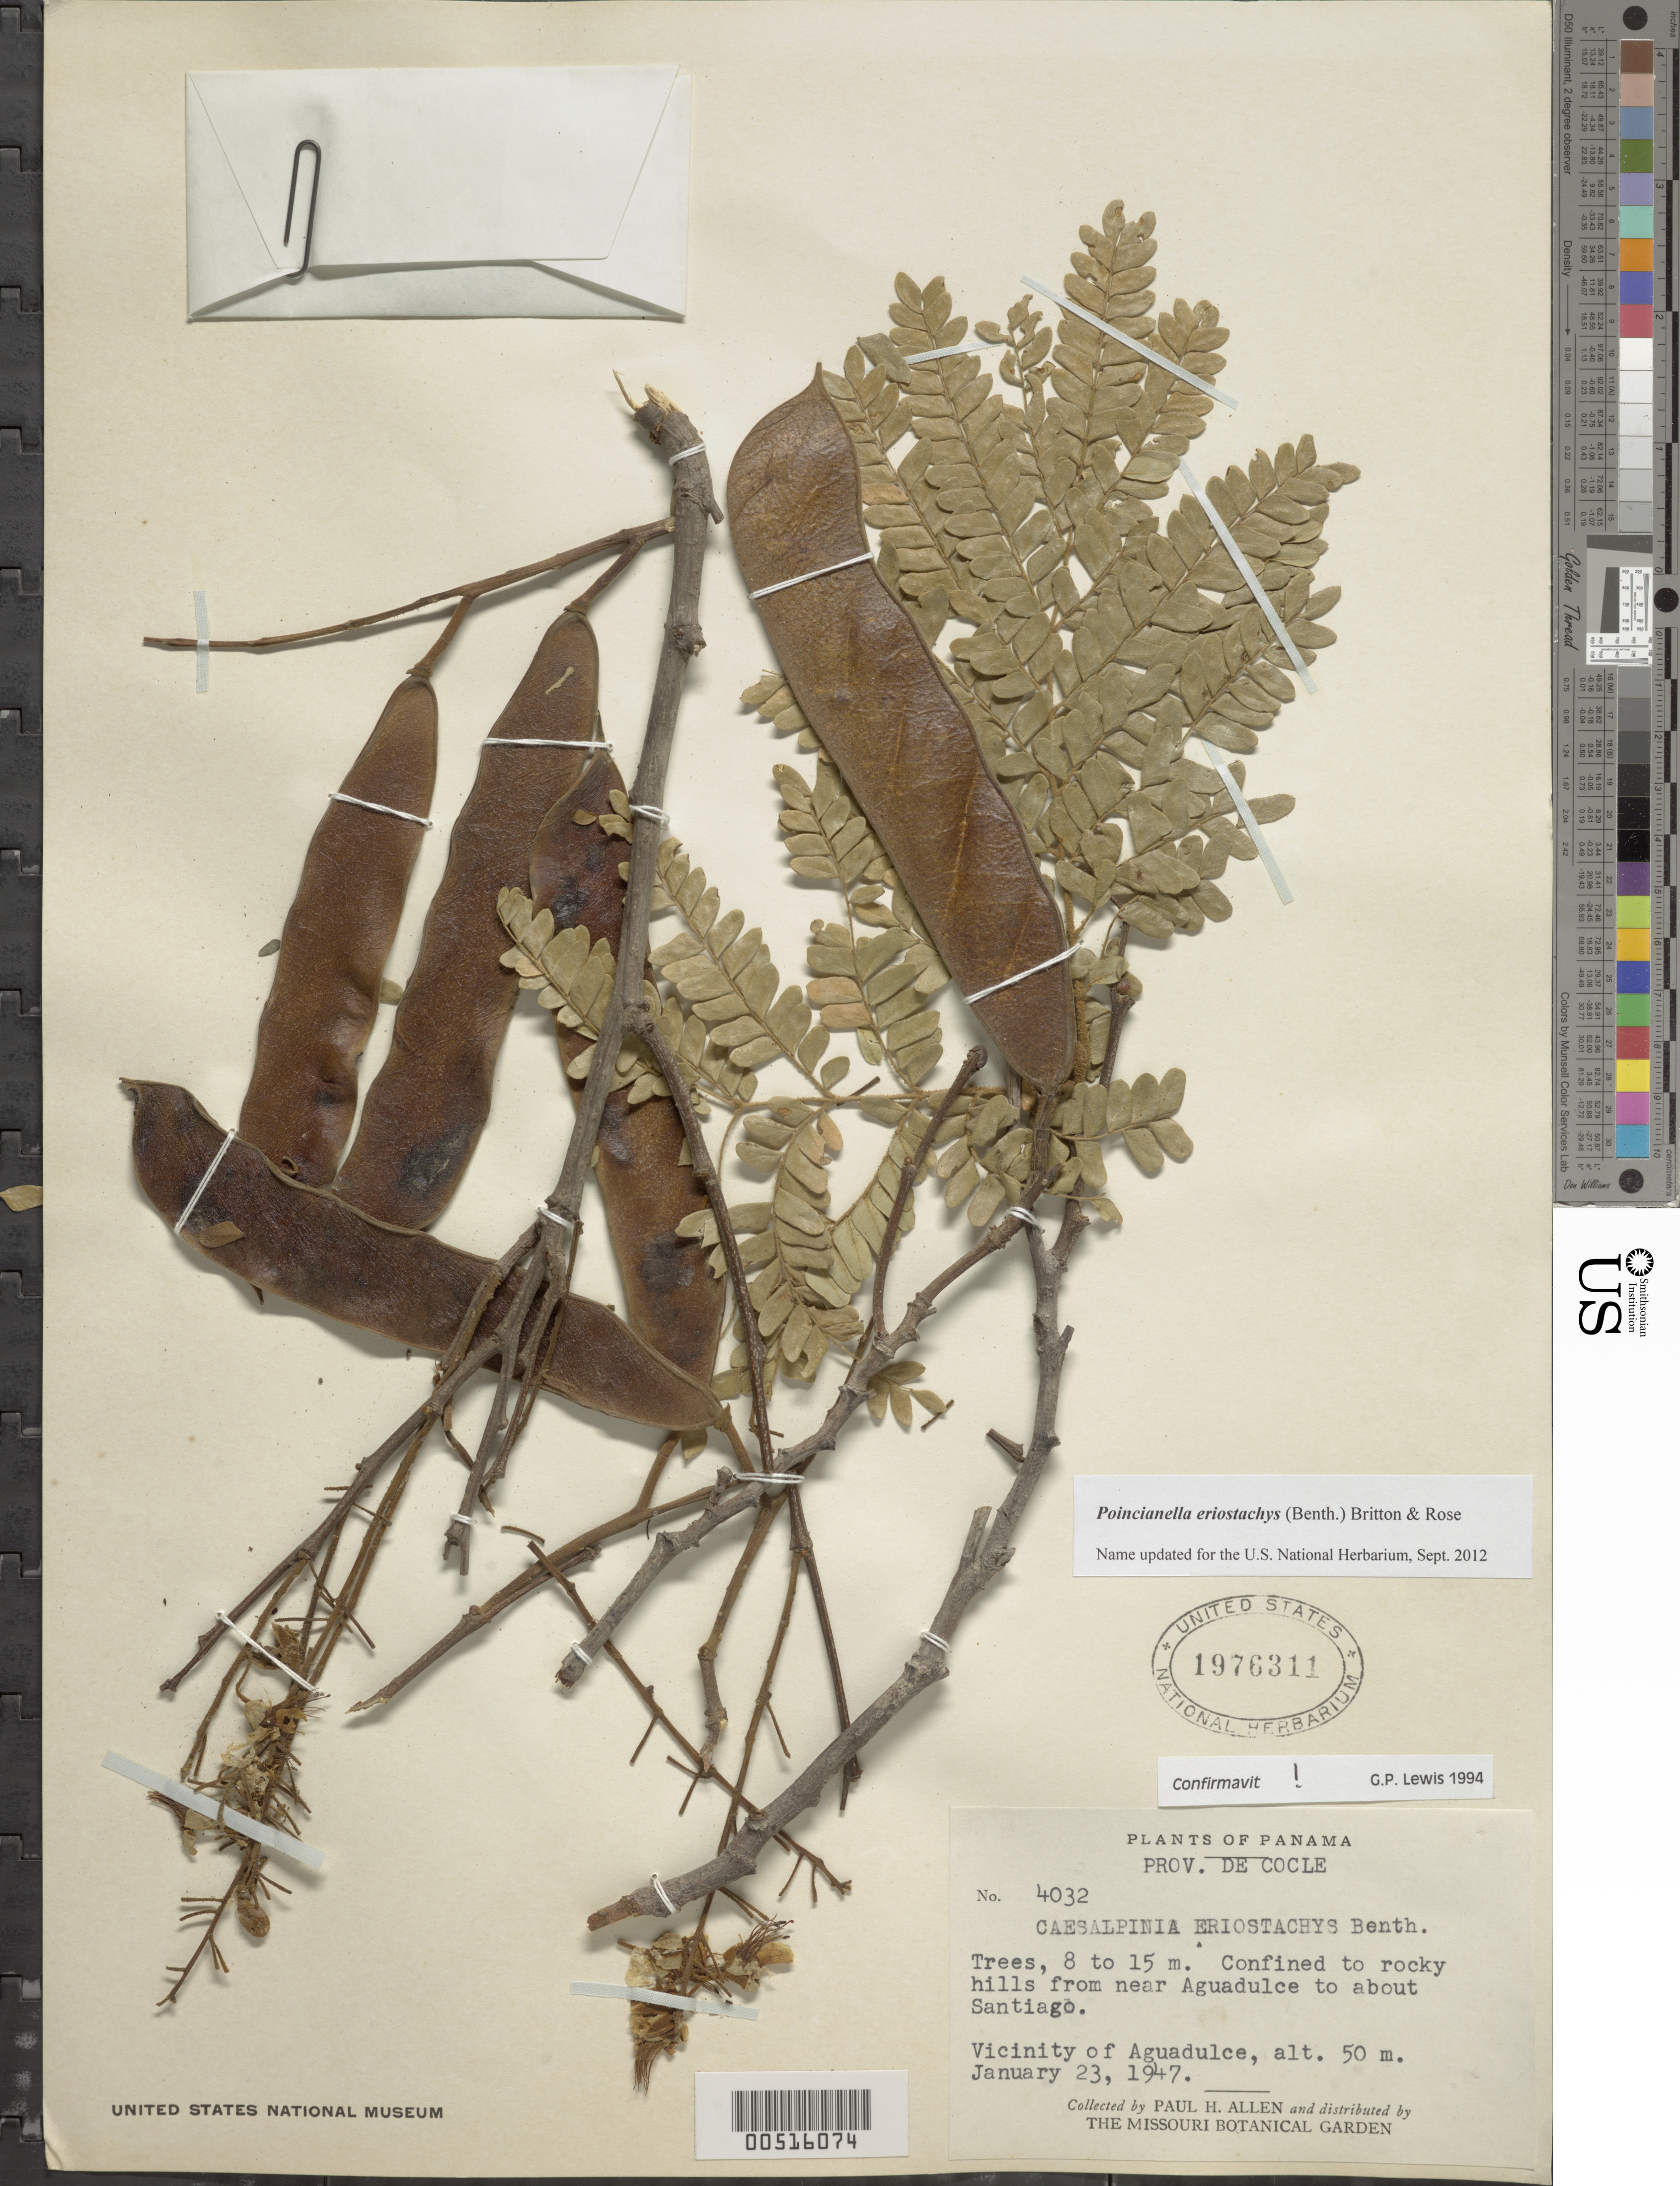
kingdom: Plantae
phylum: Tracheophyta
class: Magnoliopsida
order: Fabales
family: Fabaceae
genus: Cenostigma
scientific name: Cenostigma eriostachys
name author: (Benth.) Gagnon & G.P. Lewis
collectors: P. H. Allen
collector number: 4032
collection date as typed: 23 Jan 1947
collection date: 1947-01-23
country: Panama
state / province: Coclé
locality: Agua Dulce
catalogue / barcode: US 1976311